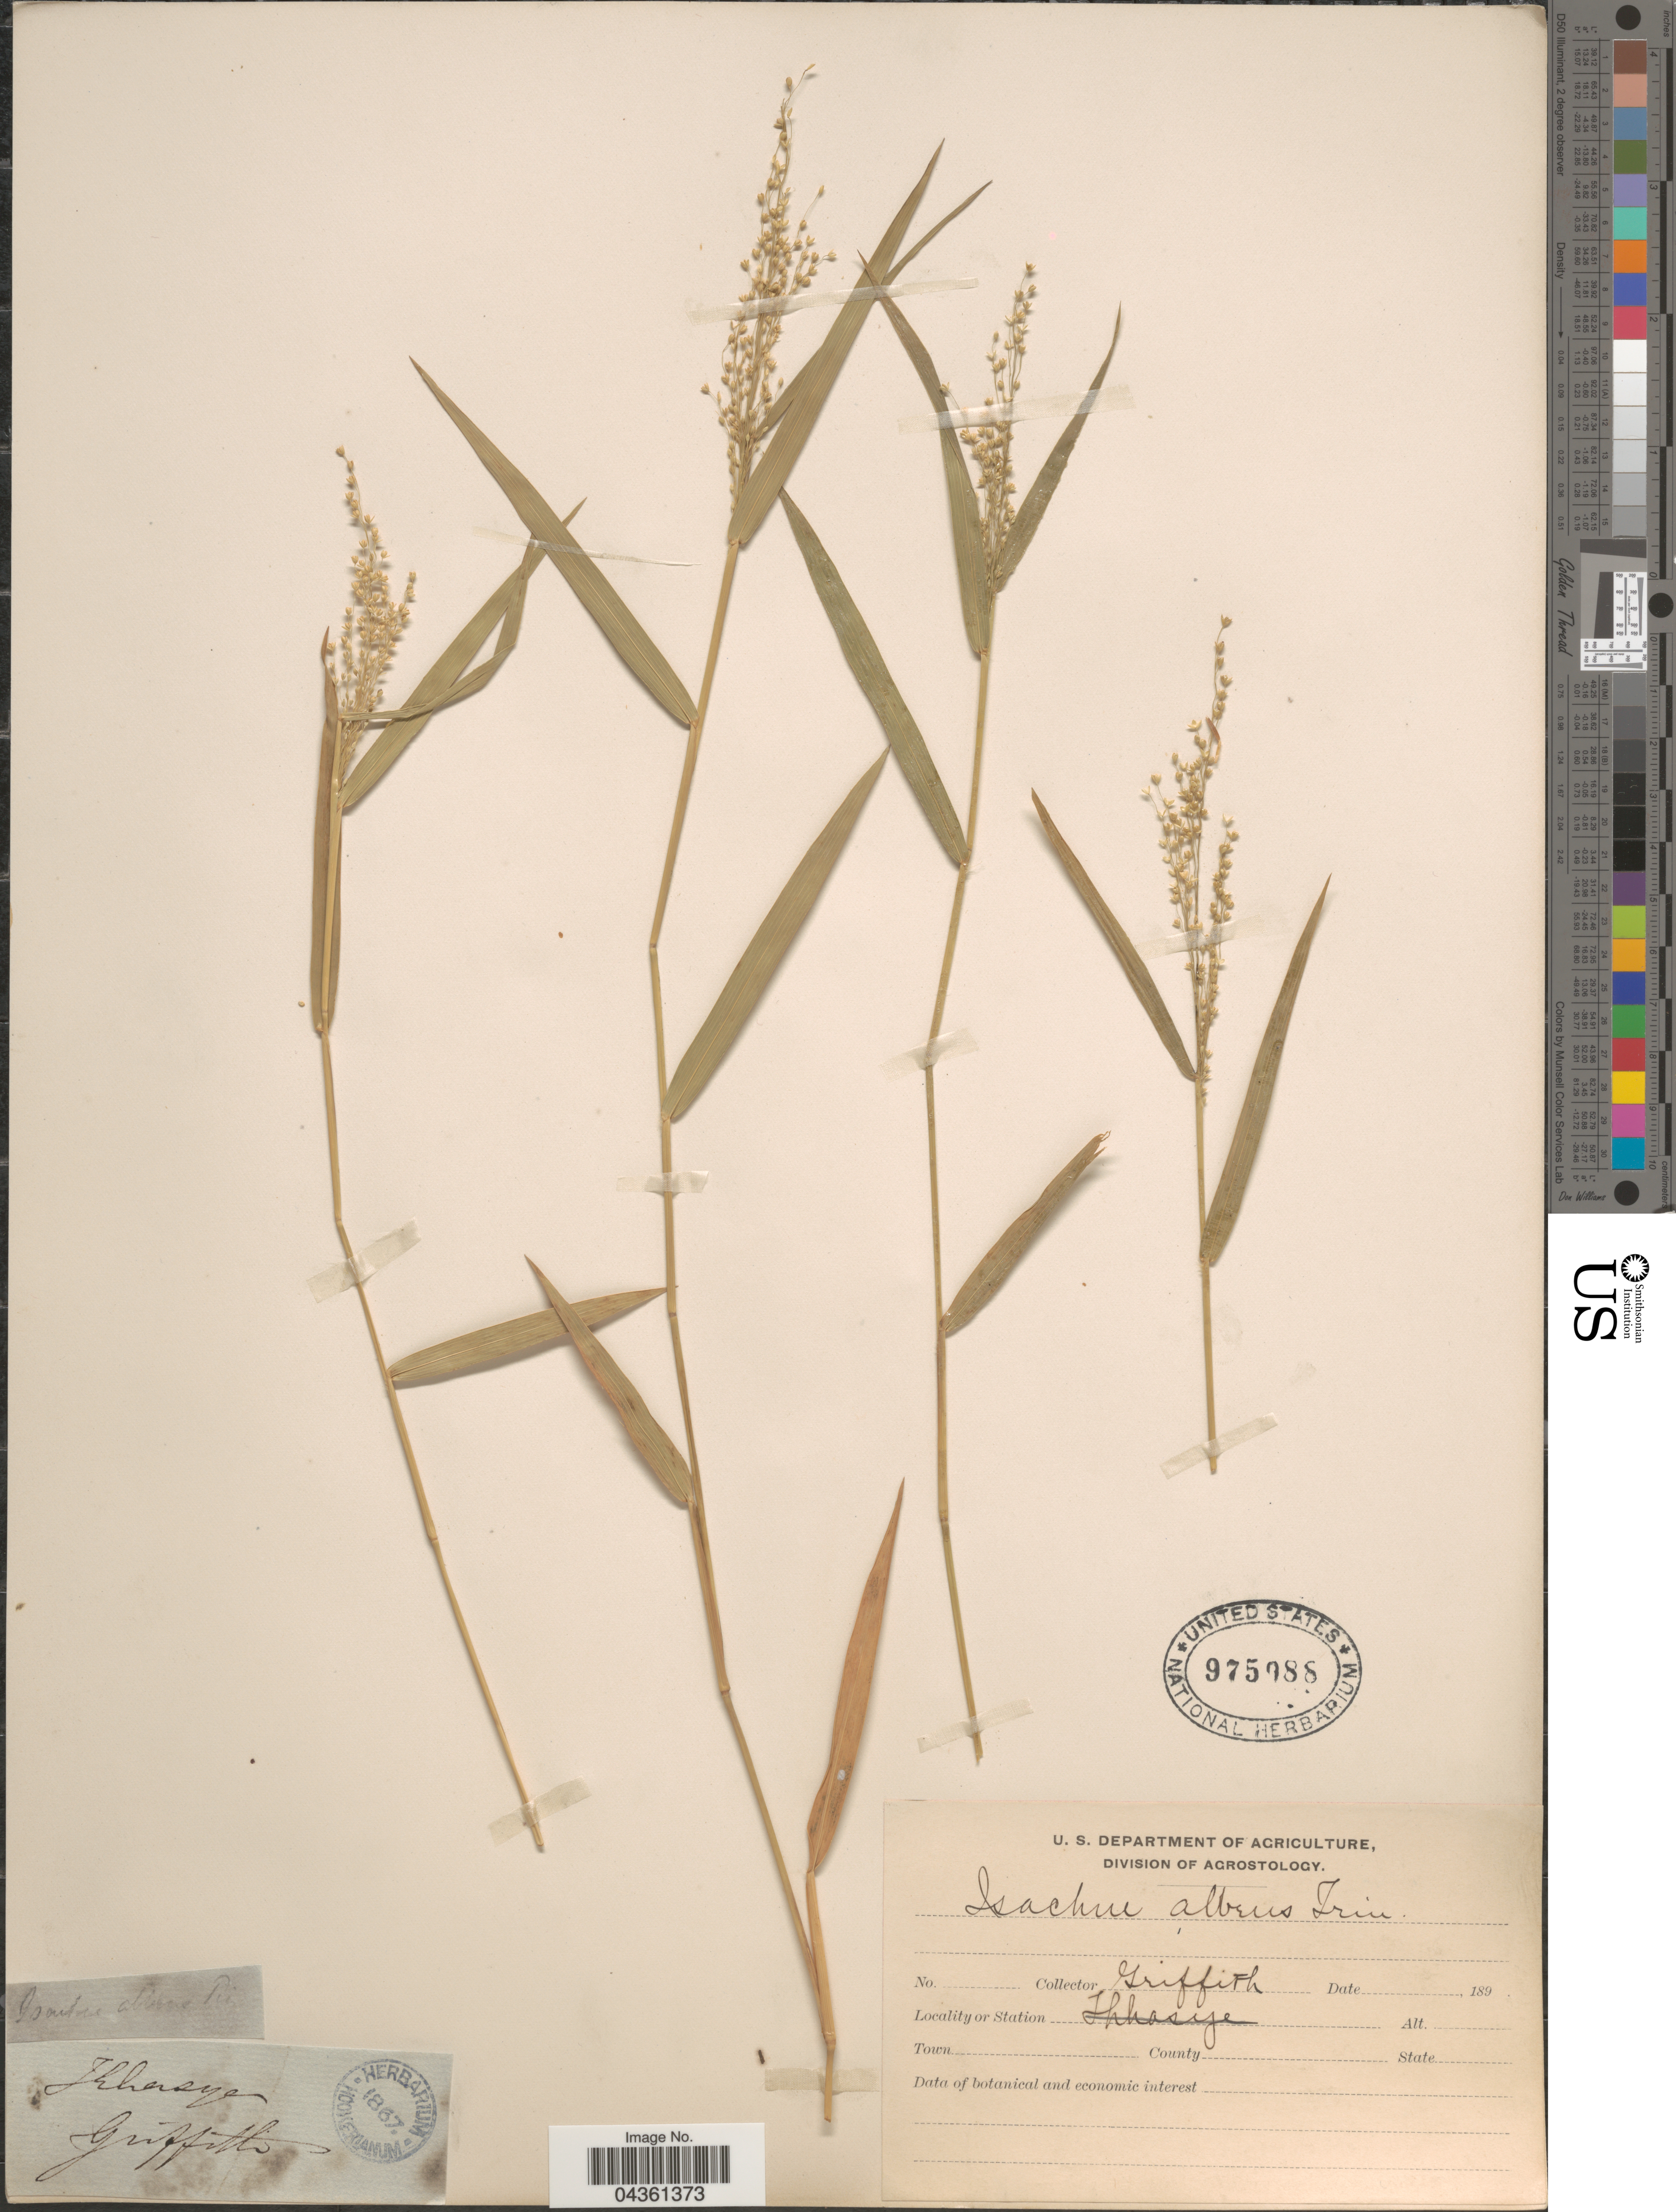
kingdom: Plantae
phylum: Tracheophyta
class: Liliopsida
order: Poales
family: Poaceae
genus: Isachne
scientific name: Isachne albens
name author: Trin.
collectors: -. Griffith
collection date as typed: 189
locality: Ihhasye [interpreted].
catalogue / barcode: US 975988